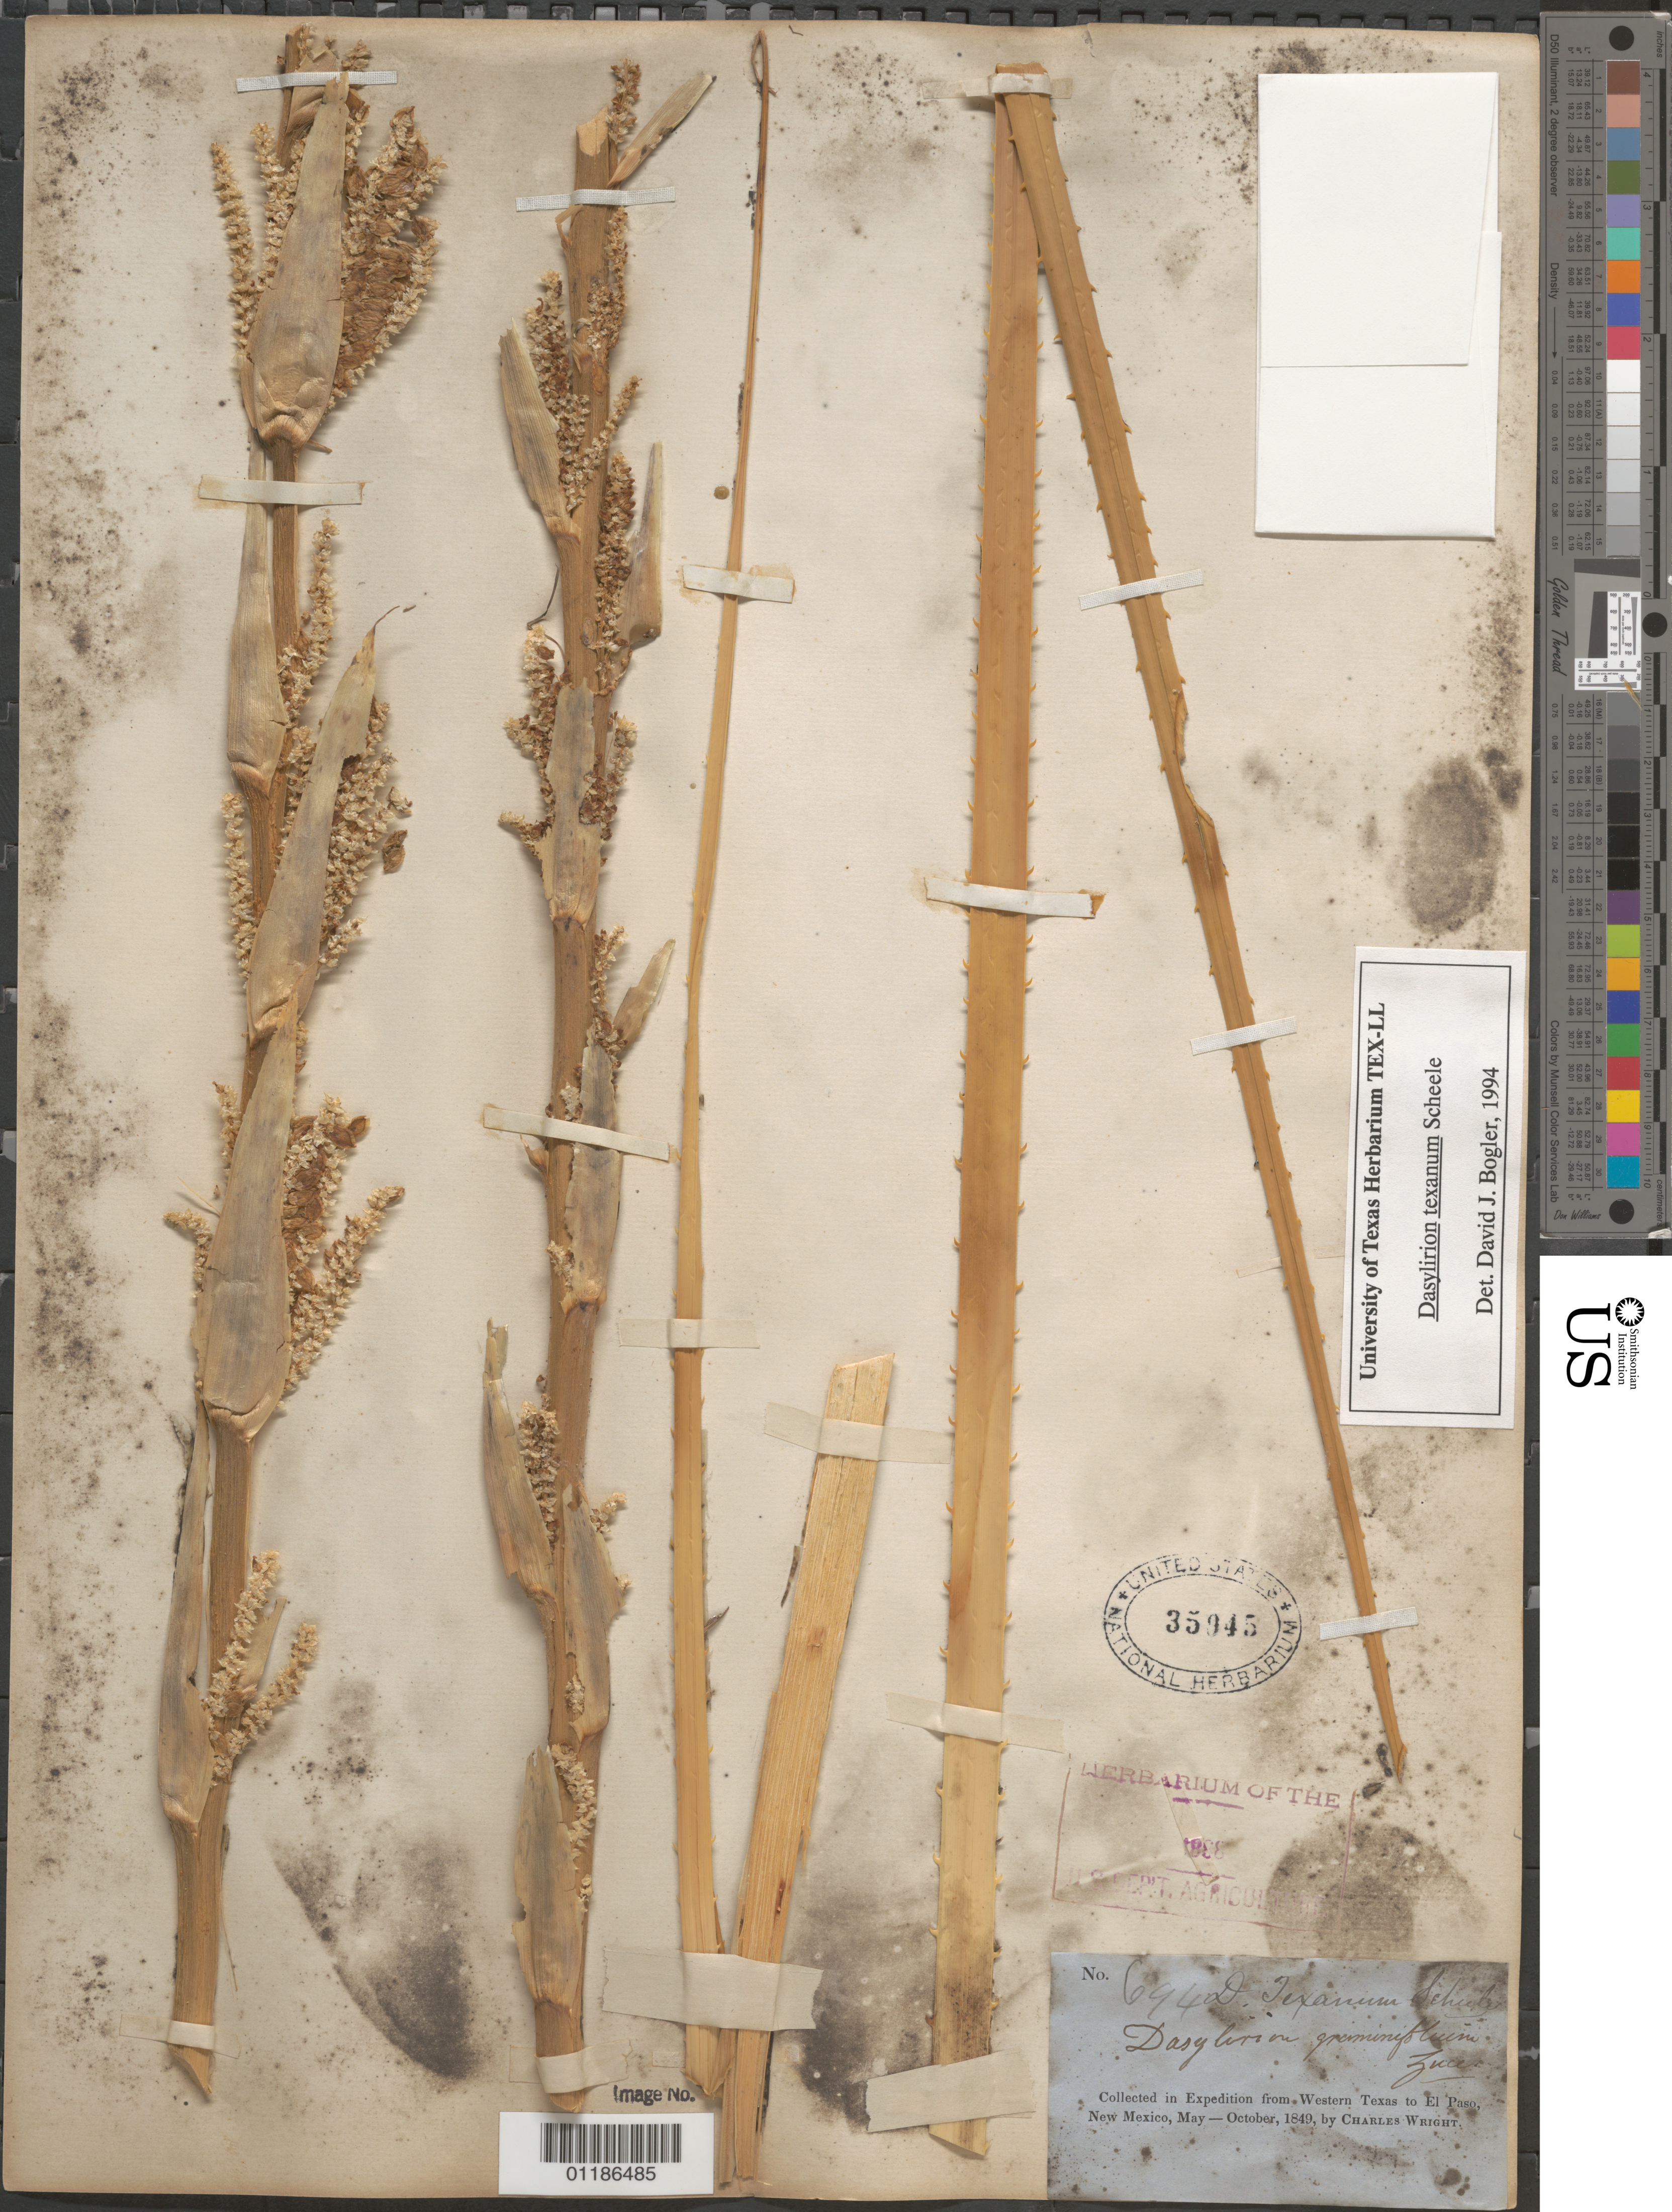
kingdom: Plantae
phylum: Tracheophyta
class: Liliopsida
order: Asparagales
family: Asparagaceae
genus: Dasylirion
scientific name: Dasylirion texanum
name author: Scheele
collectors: C. Wright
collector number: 694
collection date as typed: May 1849 to Oct 1849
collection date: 1849-05/1849-10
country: United States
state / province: New Mexico / Texas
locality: from Western Texas to El Paso, New Mexico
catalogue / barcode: US 35945